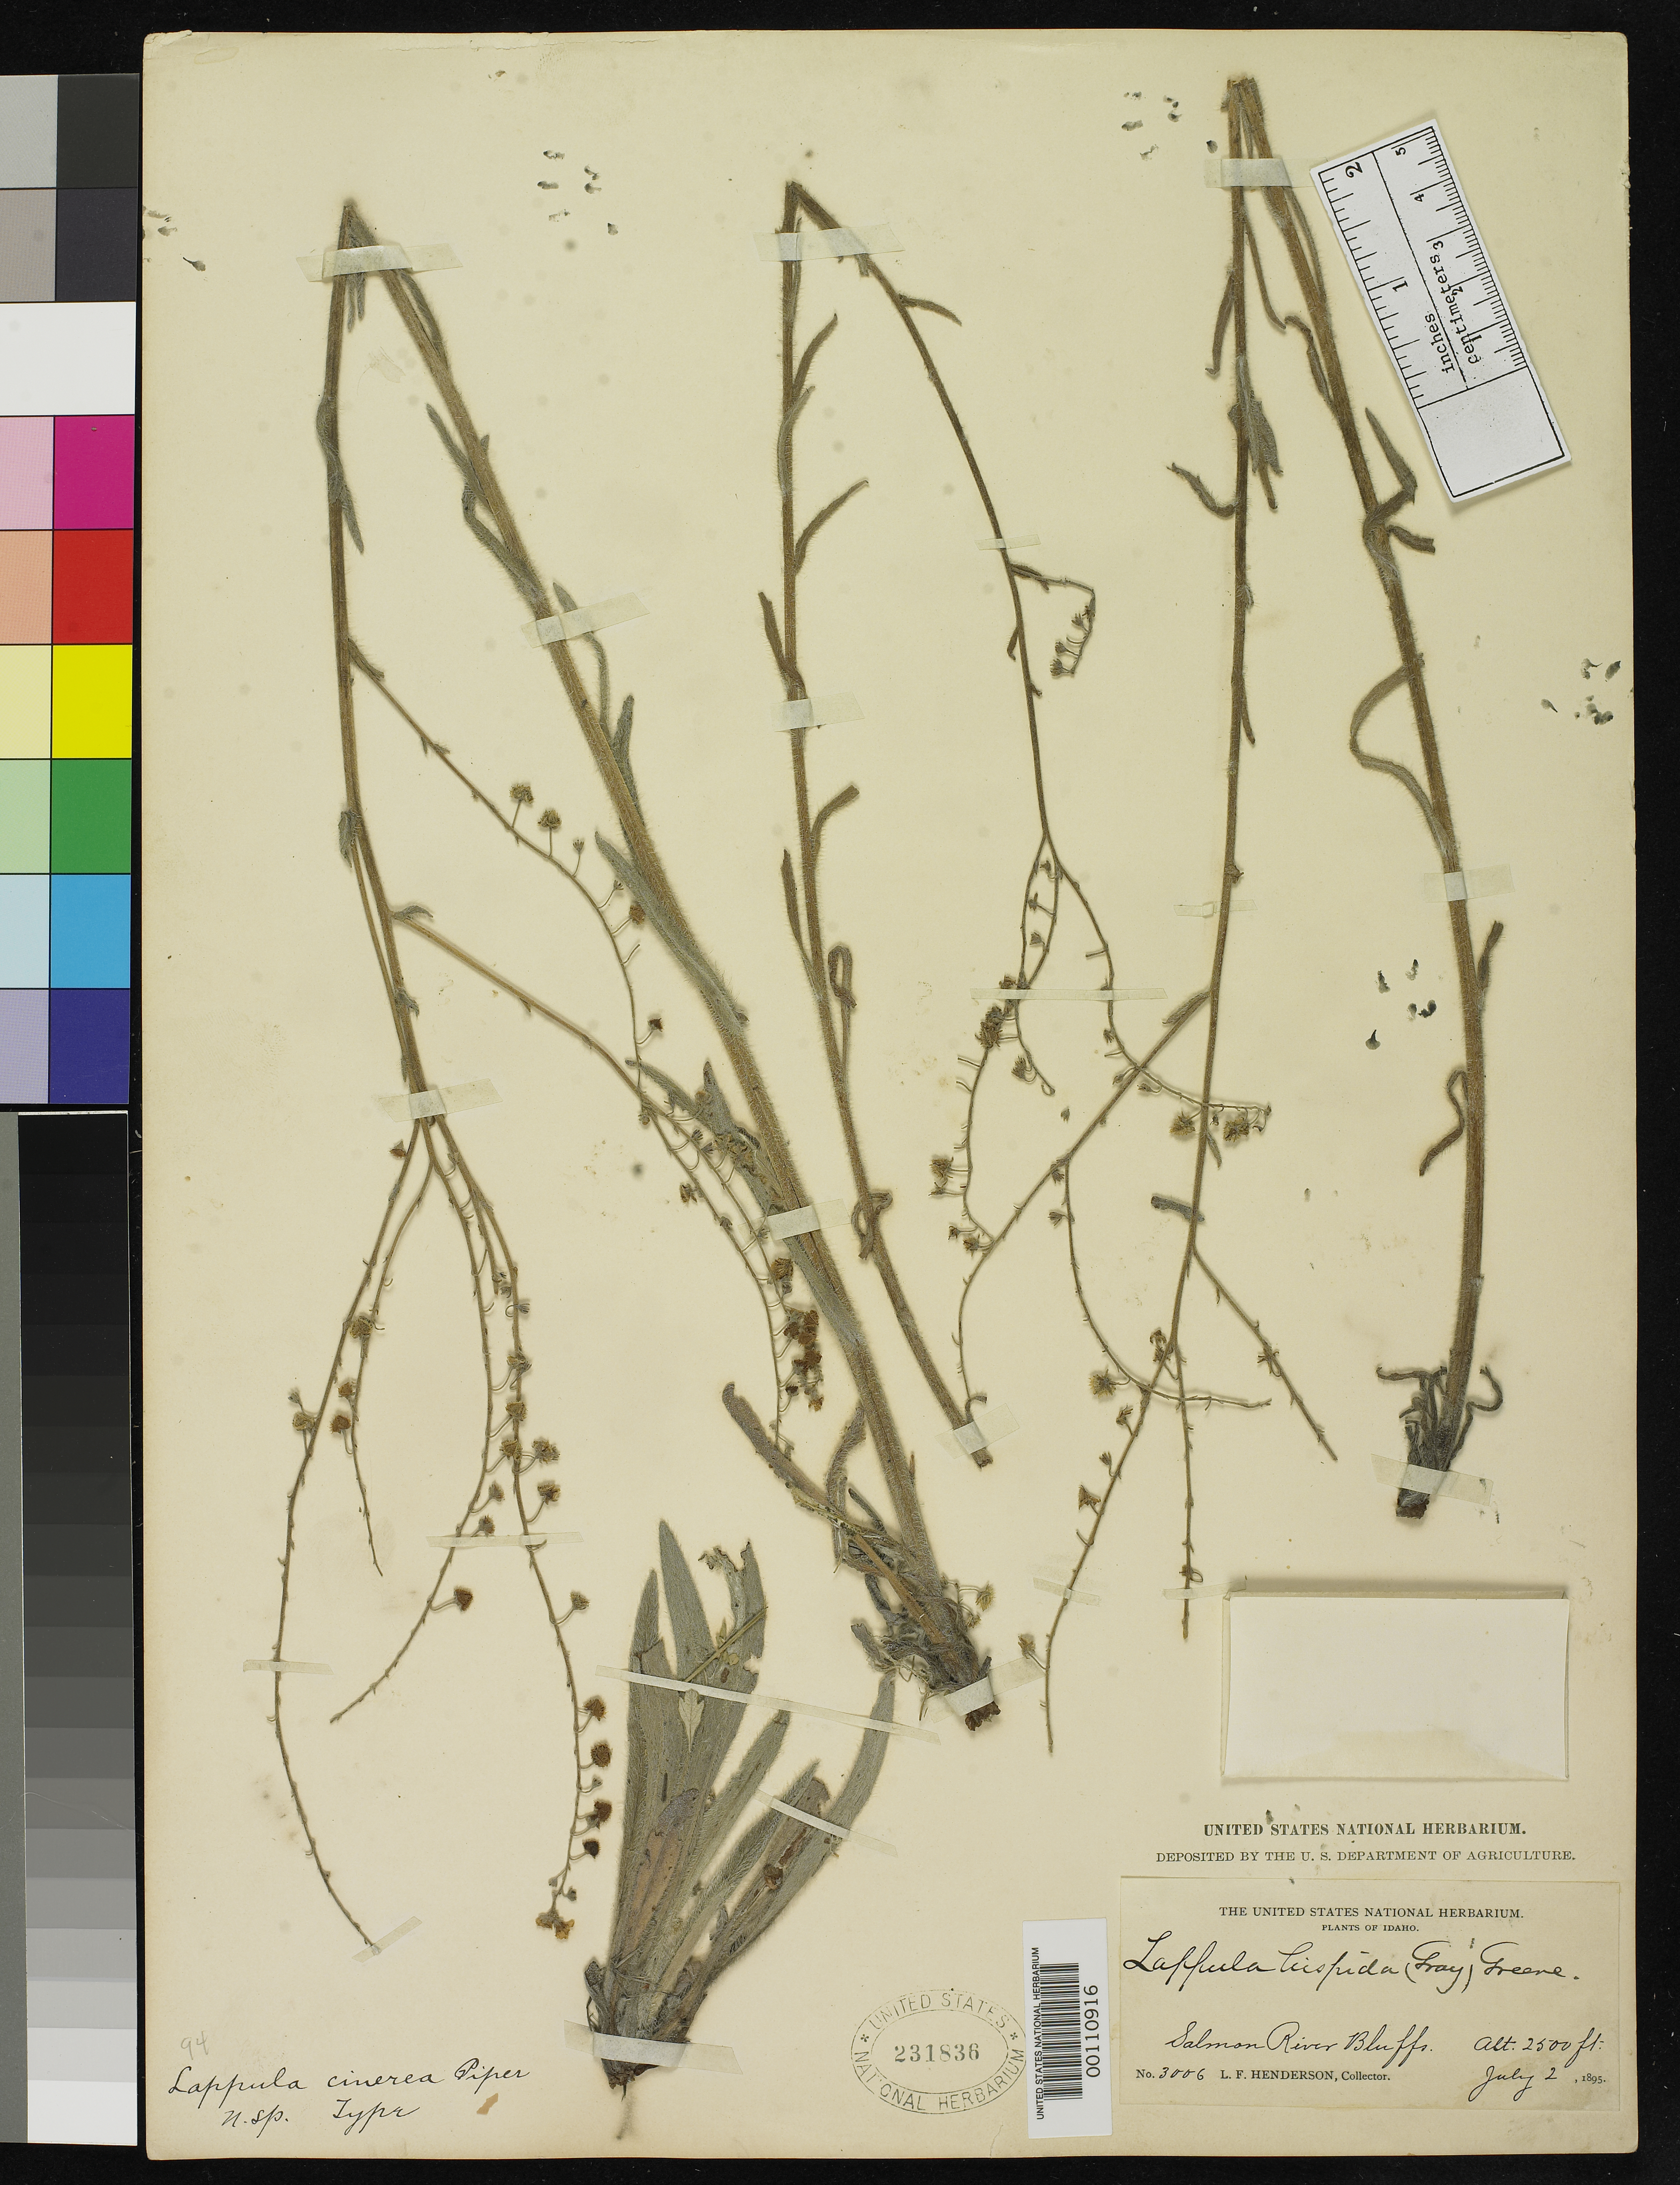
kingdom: Plantae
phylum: Tracheophyta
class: Magnoliopsida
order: Boraginales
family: Boraginaceae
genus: Lappula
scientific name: Lappula cinerea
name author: Piper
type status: Holotype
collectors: L. F. Henderson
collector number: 3006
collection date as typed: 02 Jul 1895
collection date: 1895-07-02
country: United States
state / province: Idaho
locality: Salmon River bluffs.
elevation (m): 762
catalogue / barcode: US 231836